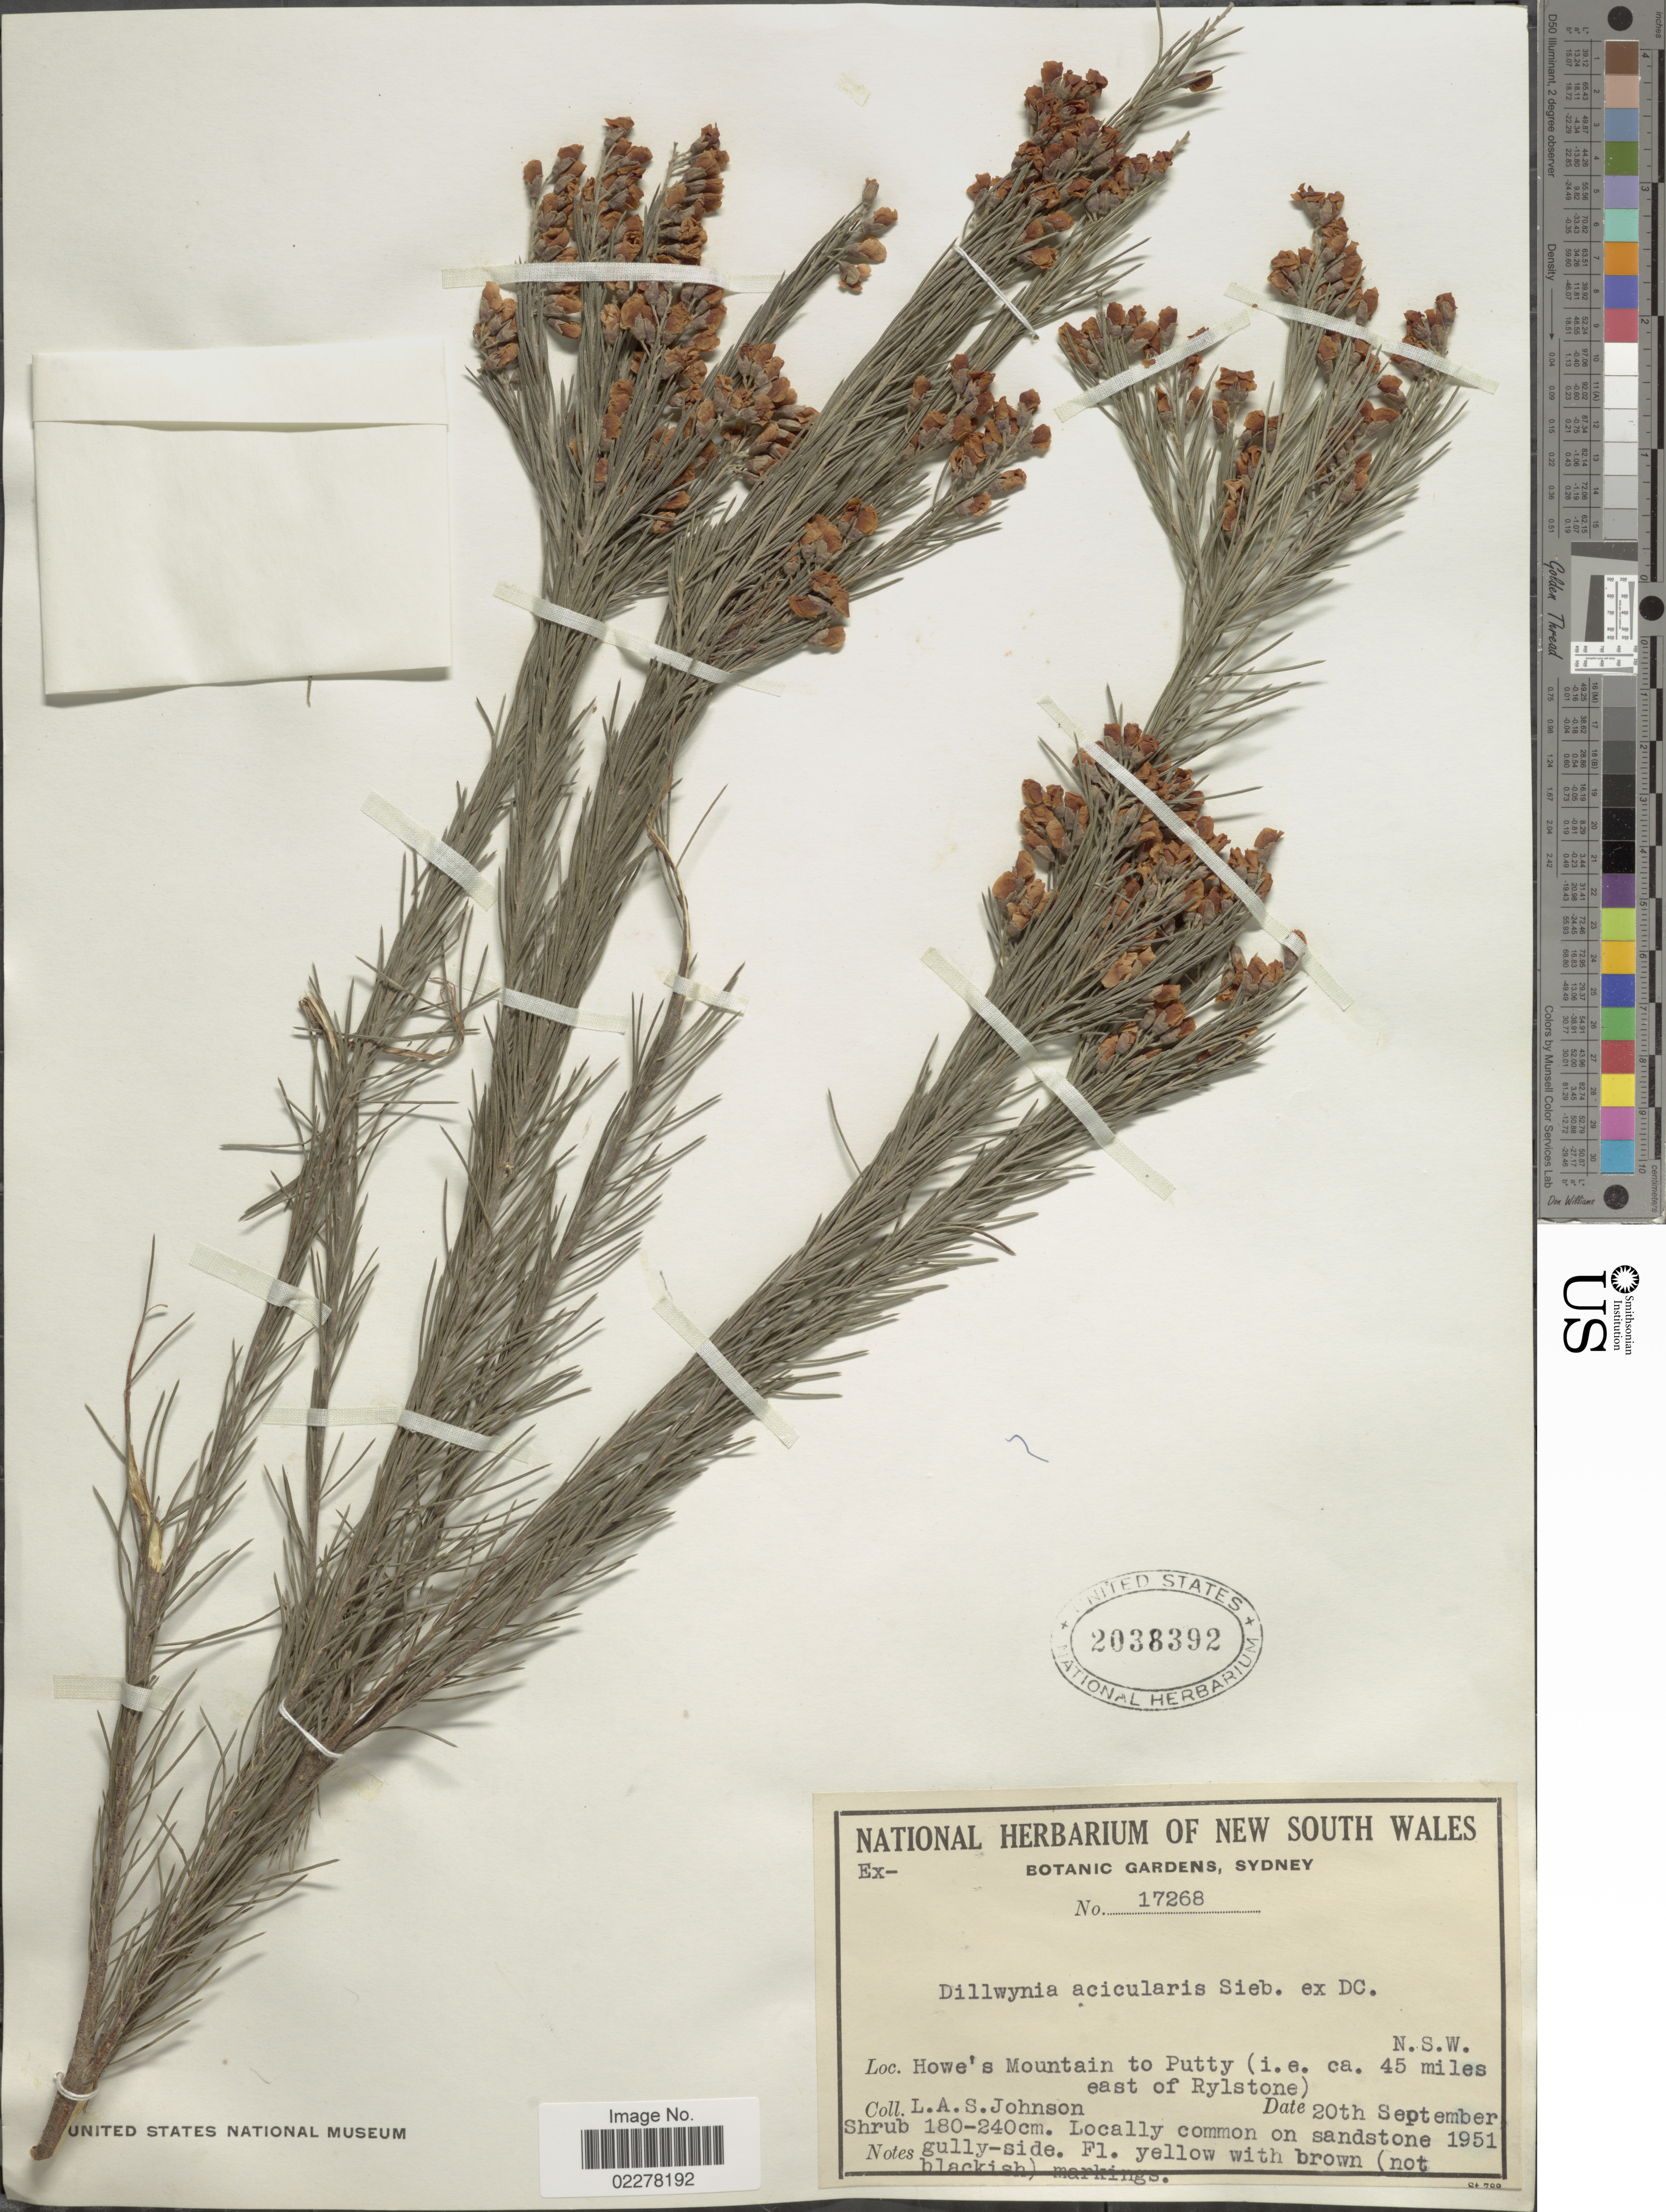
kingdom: Plantae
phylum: Tracheophyta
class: Magnoliopsida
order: Fabales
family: Fabaceae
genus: Dillwynia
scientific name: Dillwynia acicularis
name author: DC.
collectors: L. A. S. Johnson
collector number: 17268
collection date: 1951-09-20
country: Australia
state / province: New South Wales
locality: Howe's Mountain to Putty (i.e. ca. 45 miles east of Rylstone). N.S.W.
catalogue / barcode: US 2038392